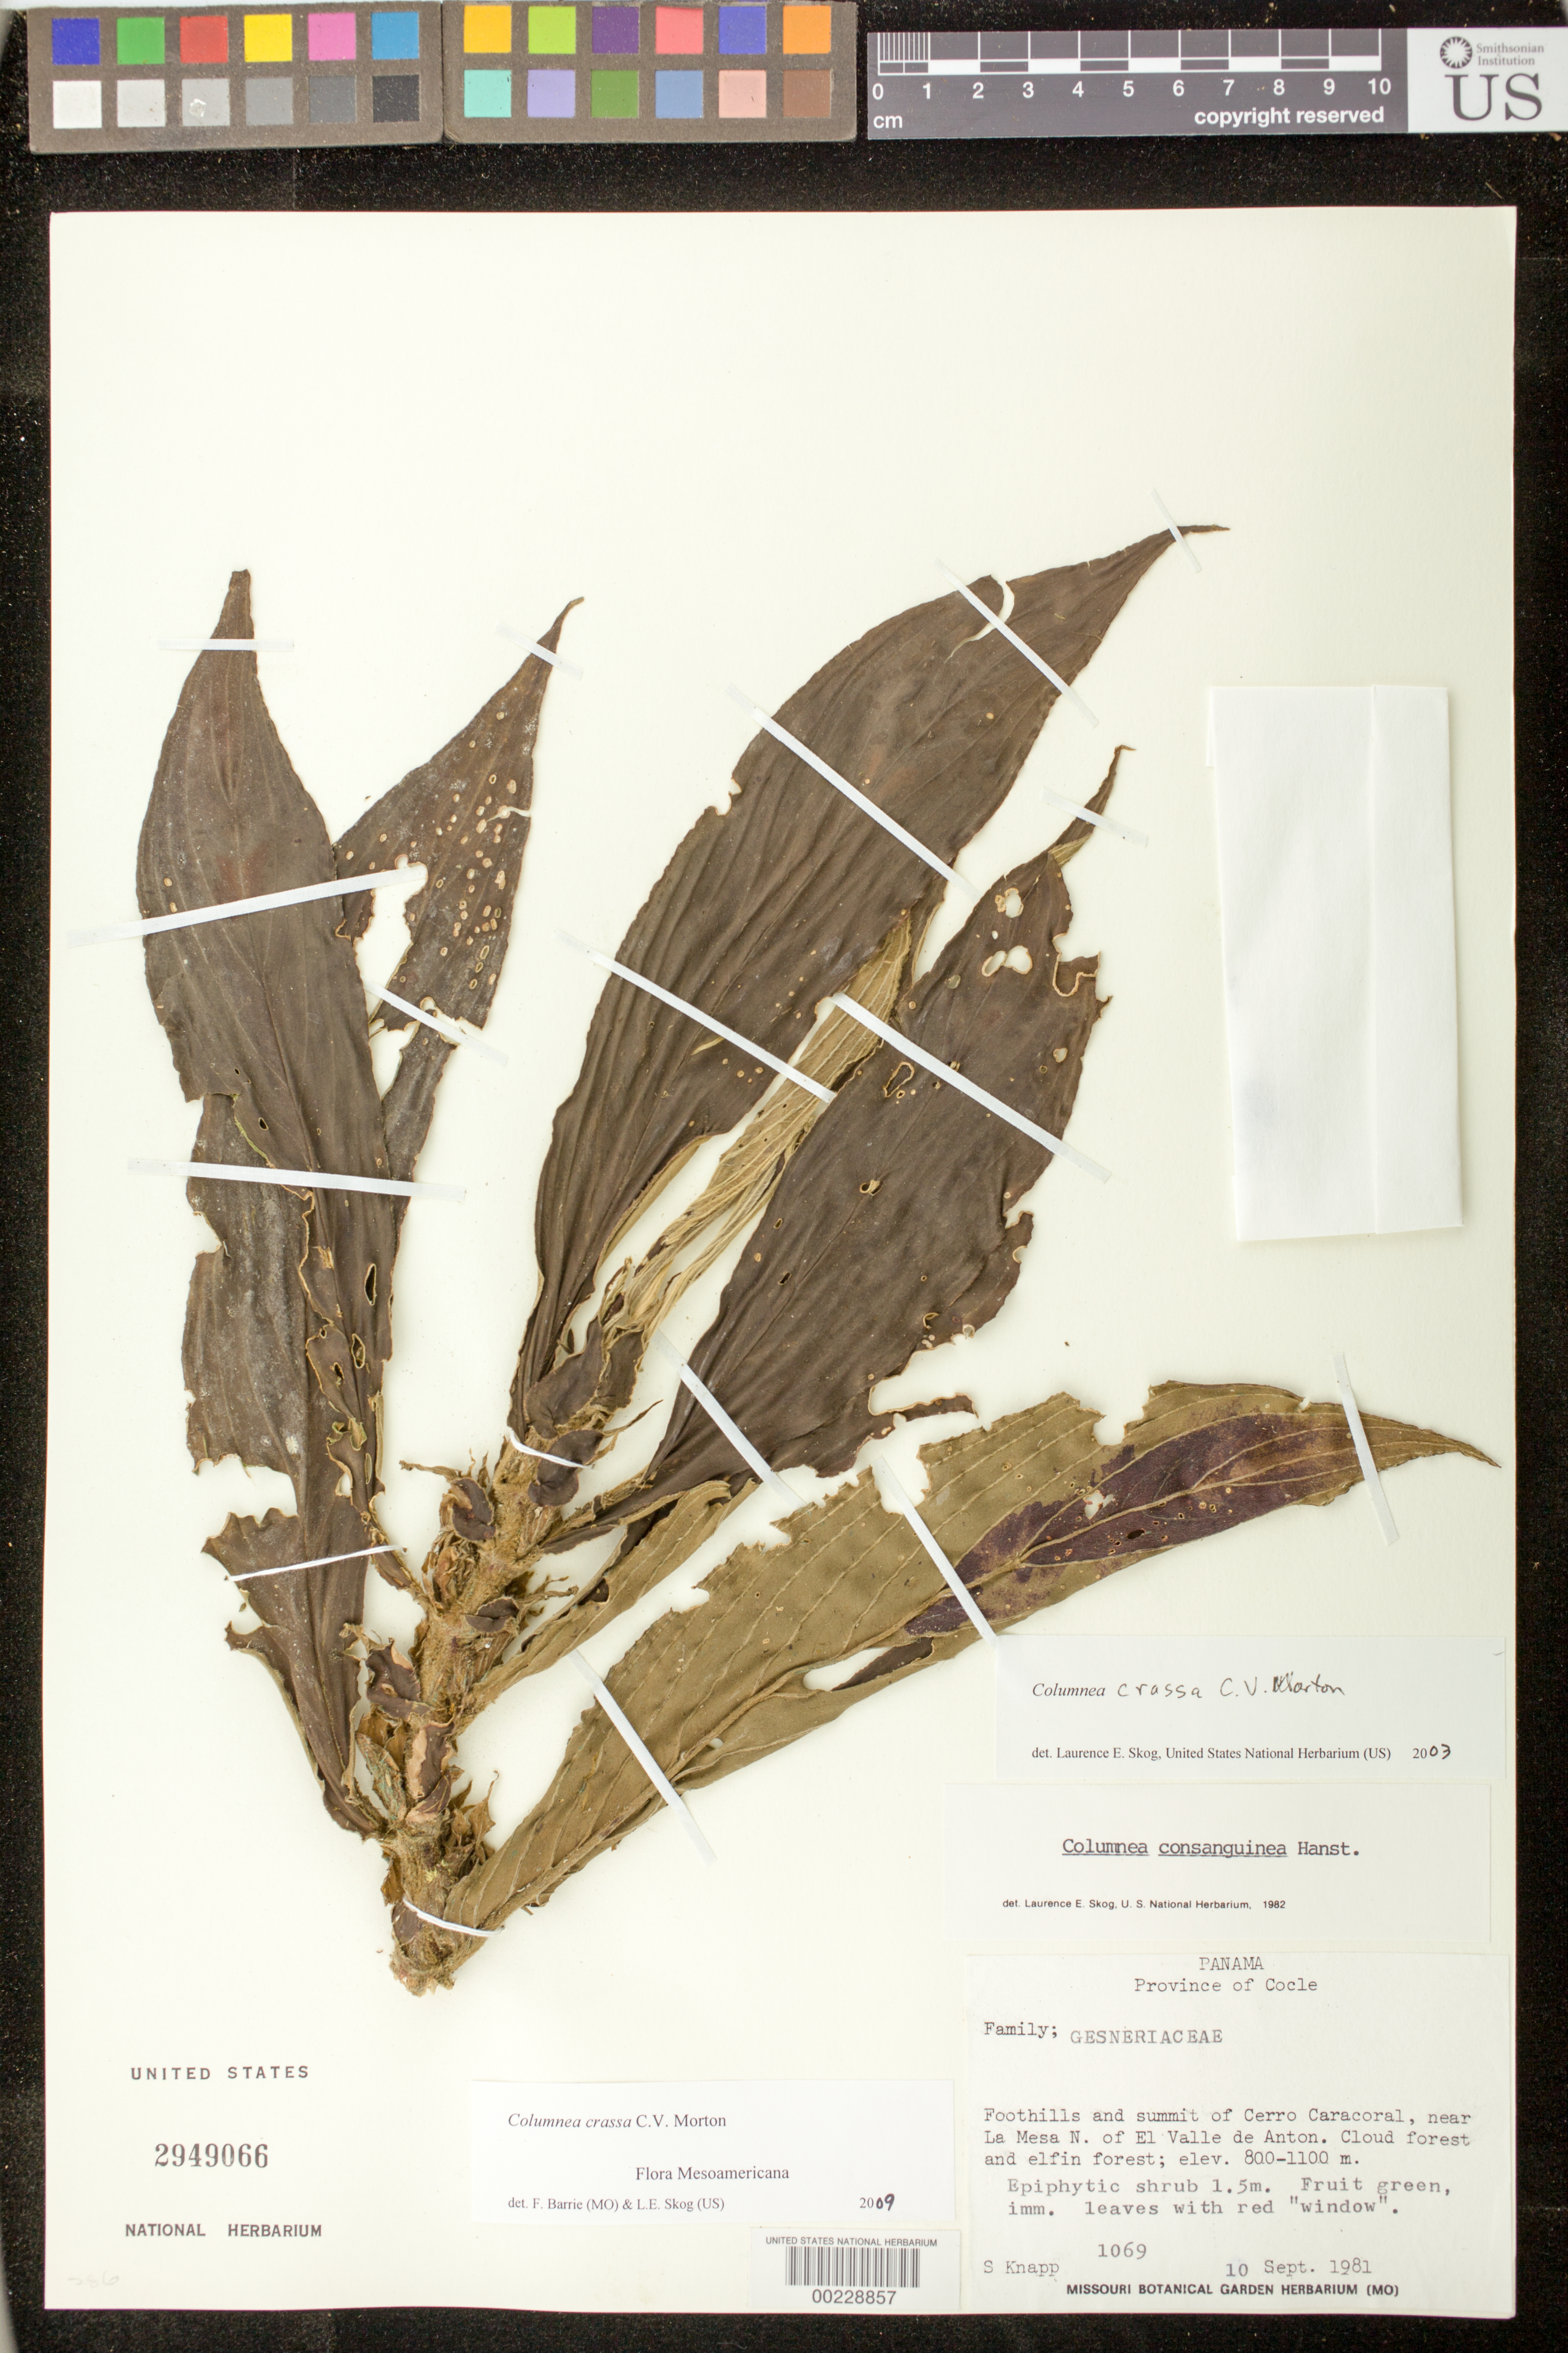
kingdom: Plantae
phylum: Tracheophyta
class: Magnoliopsida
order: Lamiales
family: Gesneriaceae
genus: Columnea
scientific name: Columnea consanguinea Hanst. var. consanguinea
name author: (Hanst.) Hanst.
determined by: Clark, J. L., (SEL), The Marie Selby Botanical Garden (UNITED STATES)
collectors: S. Knapp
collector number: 1069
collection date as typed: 10 Sep 1981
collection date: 1981-09-10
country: Panama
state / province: Coclé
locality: Foothills and summit of Cerro Caracoral, near La Mesa N of El Valle de Anton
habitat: Cloud forest and elfin forest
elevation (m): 800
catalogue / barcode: US 2949066